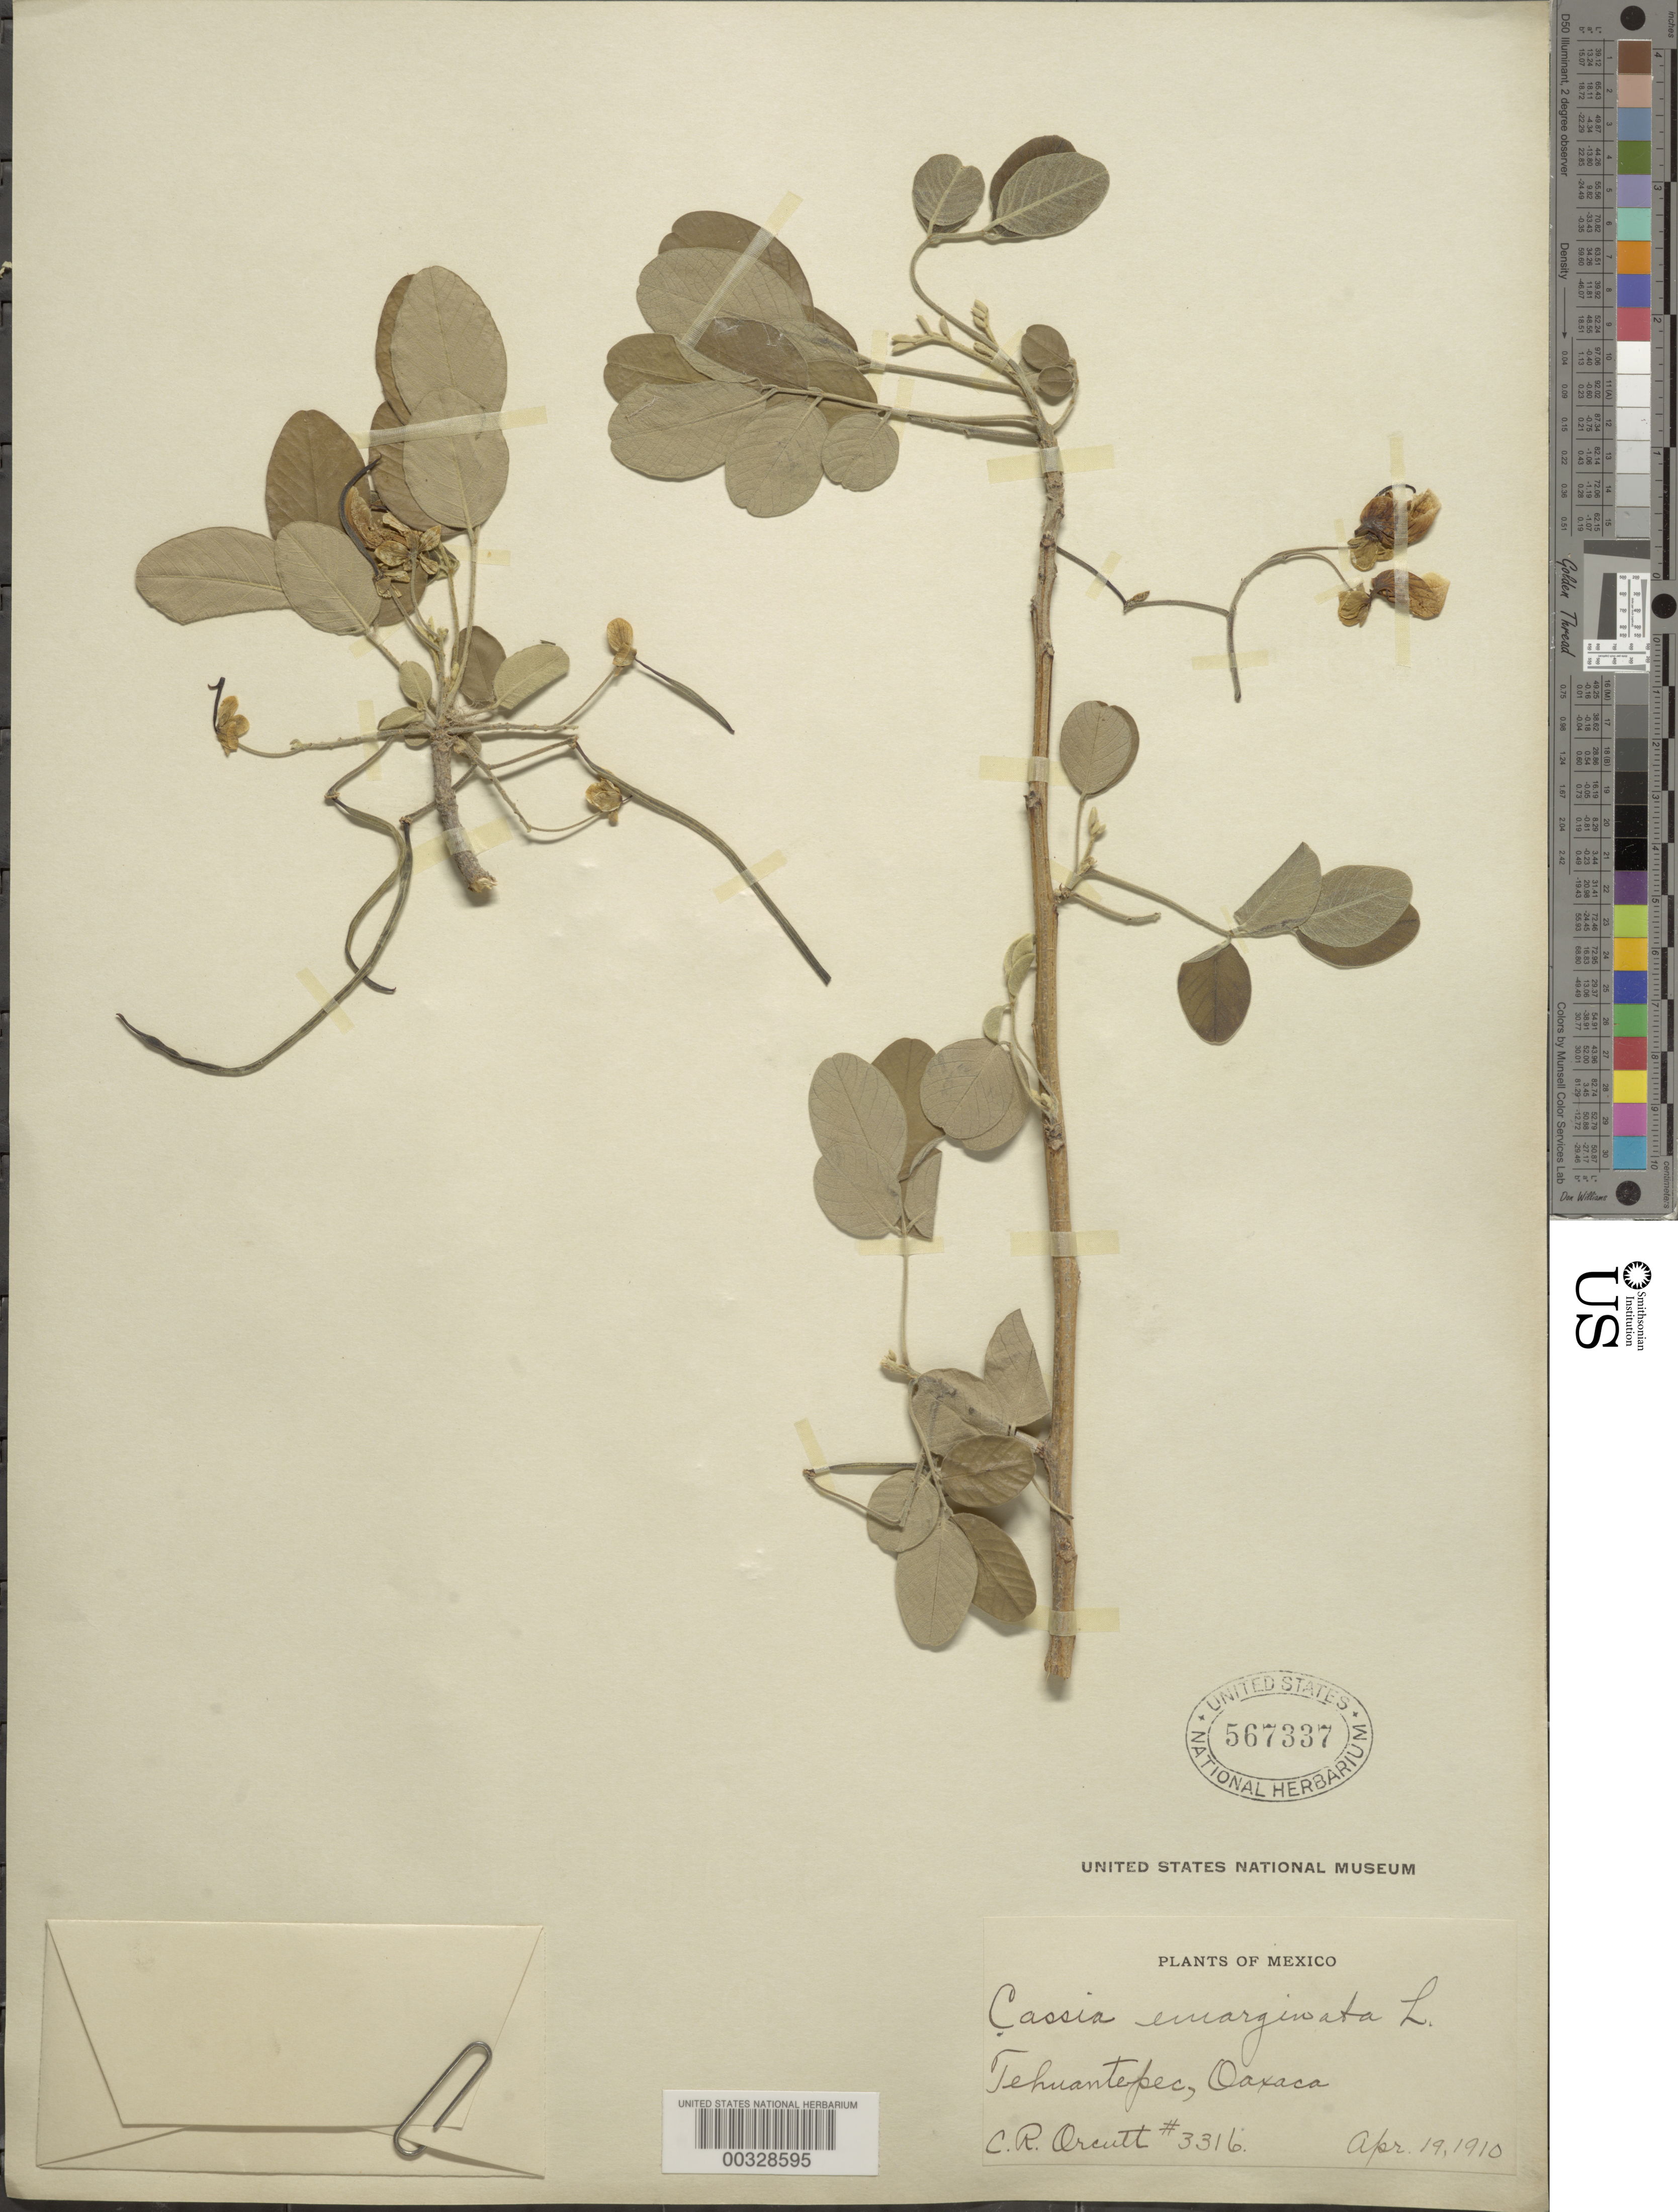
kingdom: Plantae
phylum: Tracheophyta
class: Magnoliopsida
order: Fabales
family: Fabaceae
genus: Senna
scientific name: Senna emarginata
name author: L.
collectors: C. R. Orcutt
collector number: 3316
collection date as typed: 19 Apr 1910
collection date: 1910-04-19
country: Mexico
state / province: Oaxaca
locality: Tehuantepec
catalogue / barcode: US 567337